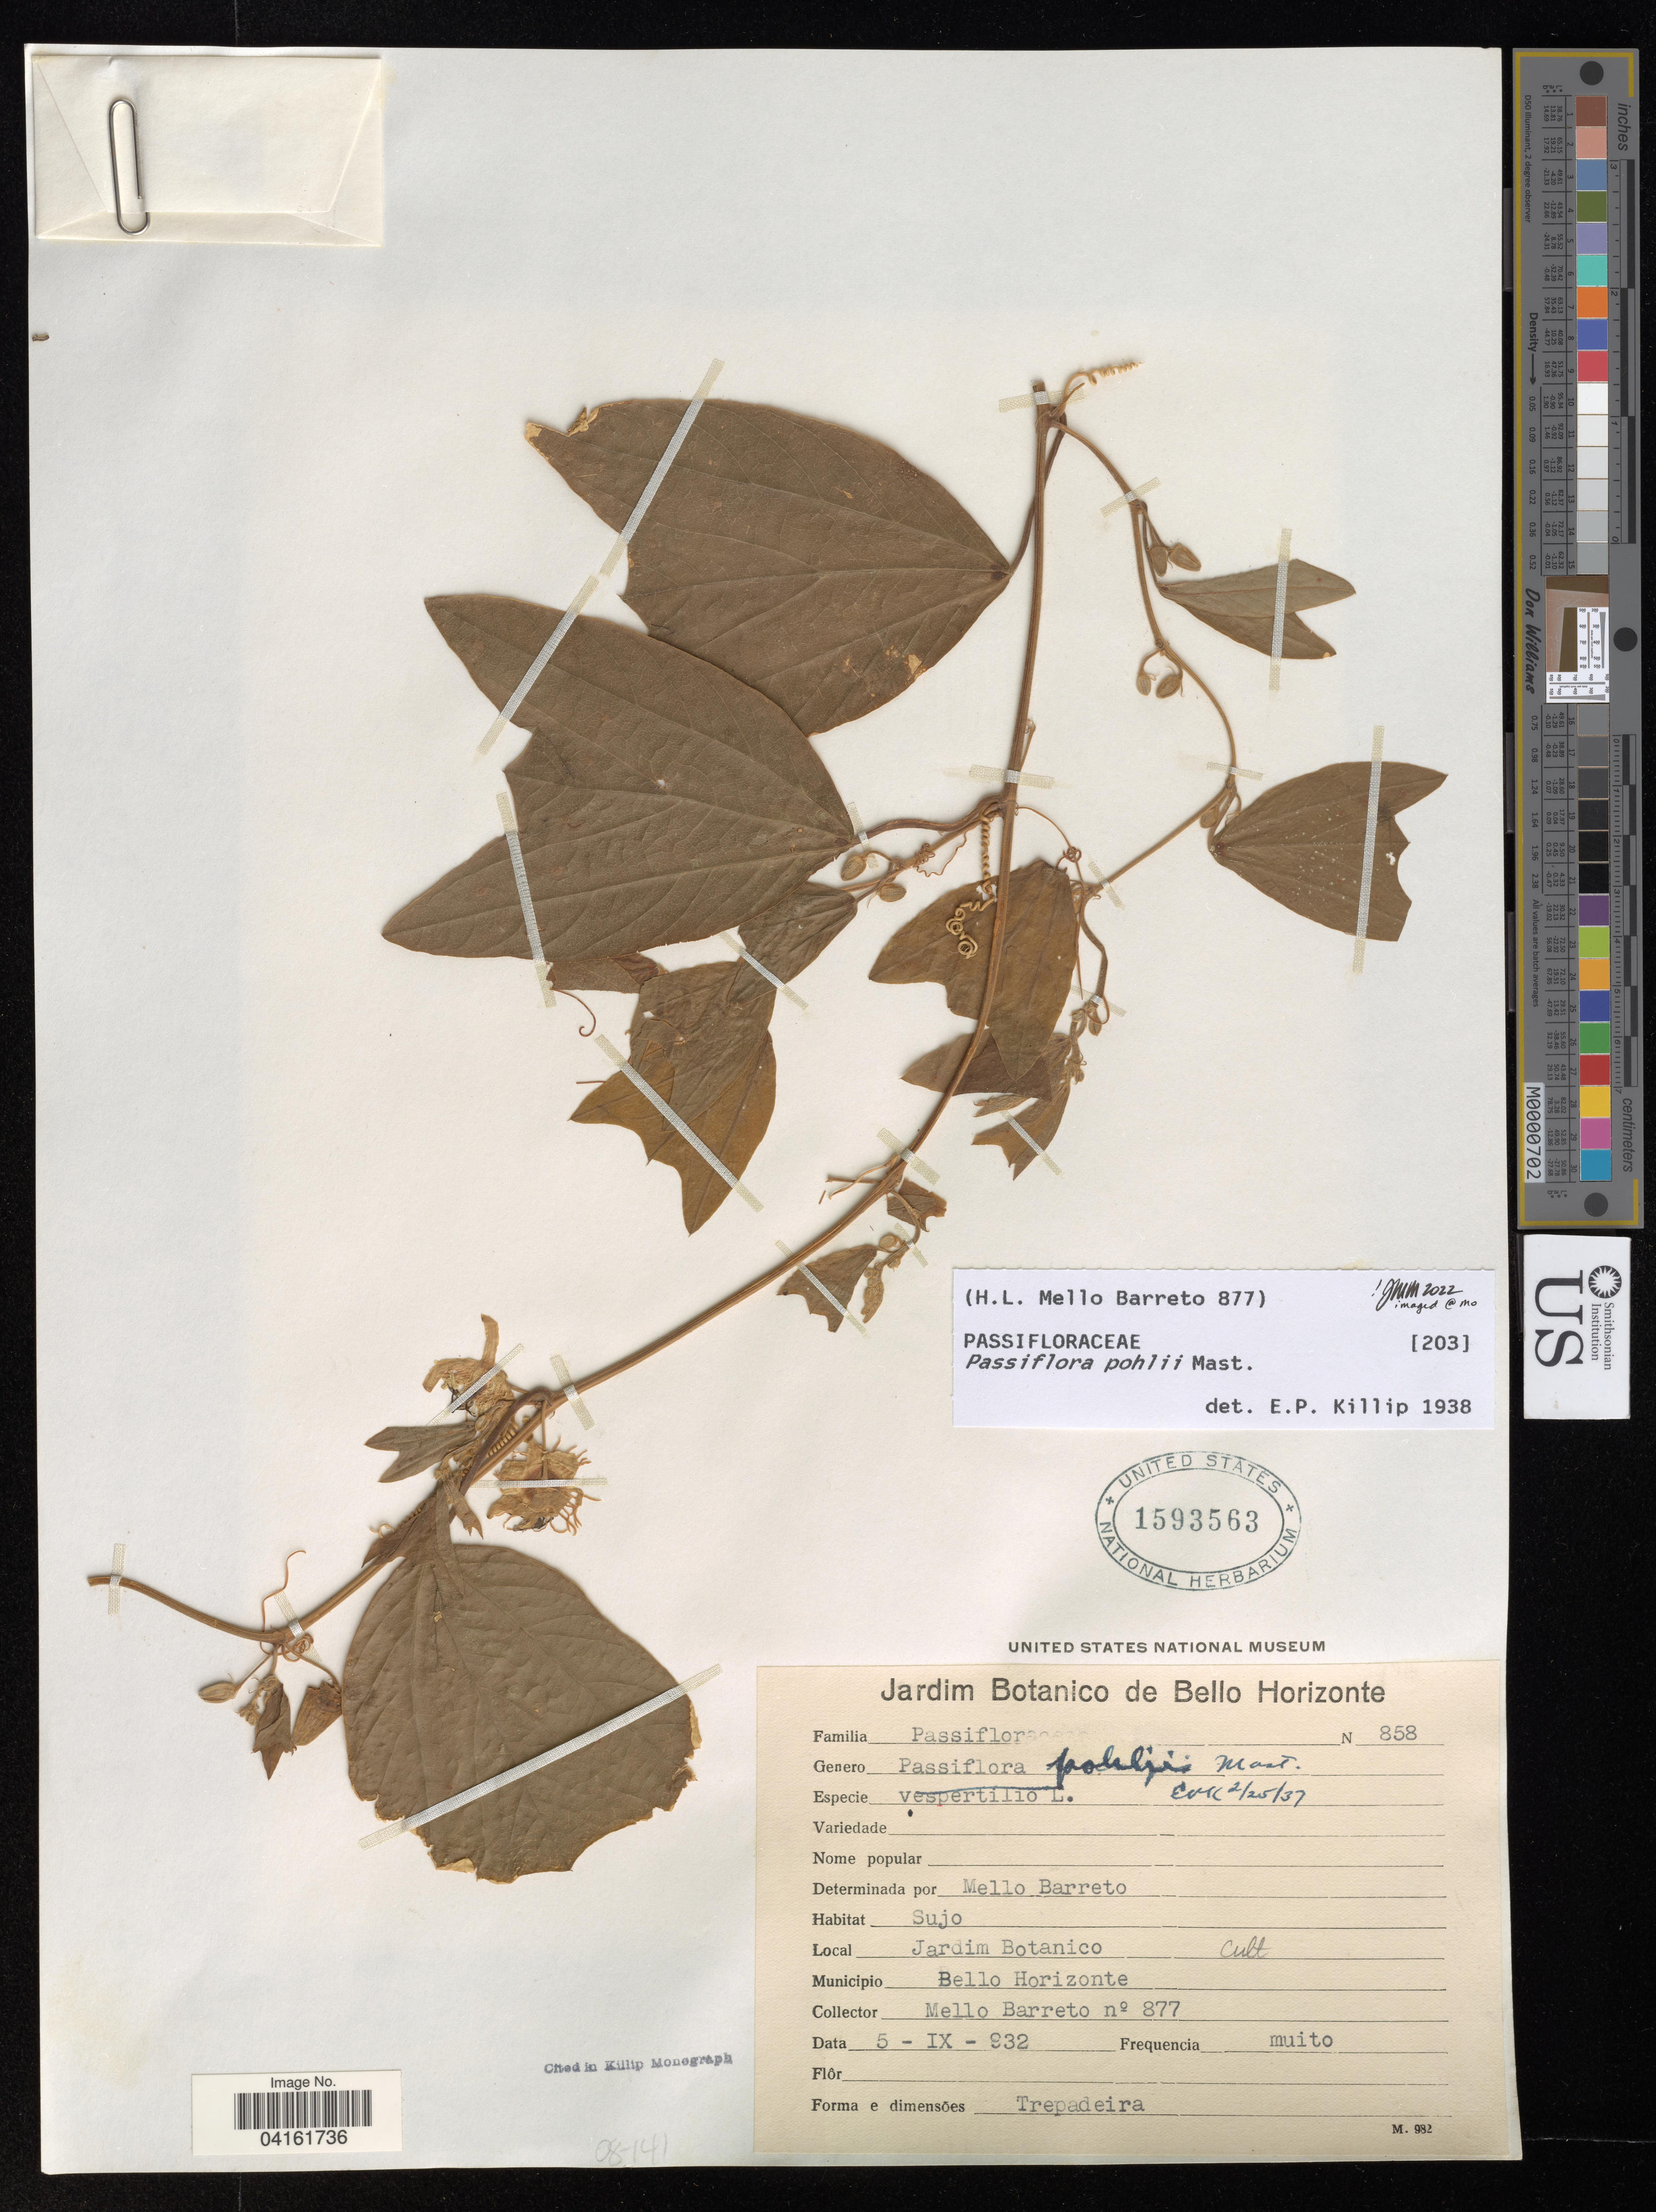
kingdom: Plantae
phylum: Tracheophyta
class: Magnoliopsida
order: Malpighiales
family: Passifloraceae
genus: Passiflora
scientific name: Passiflora pohlii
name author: Mast.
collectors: -. Mello Barreto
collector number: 877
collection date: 1932-09-05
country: Brazil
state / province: Minas Gerais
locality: Jardim Botanico. Municipio Bello Horizonte.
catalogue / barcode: US 1593563